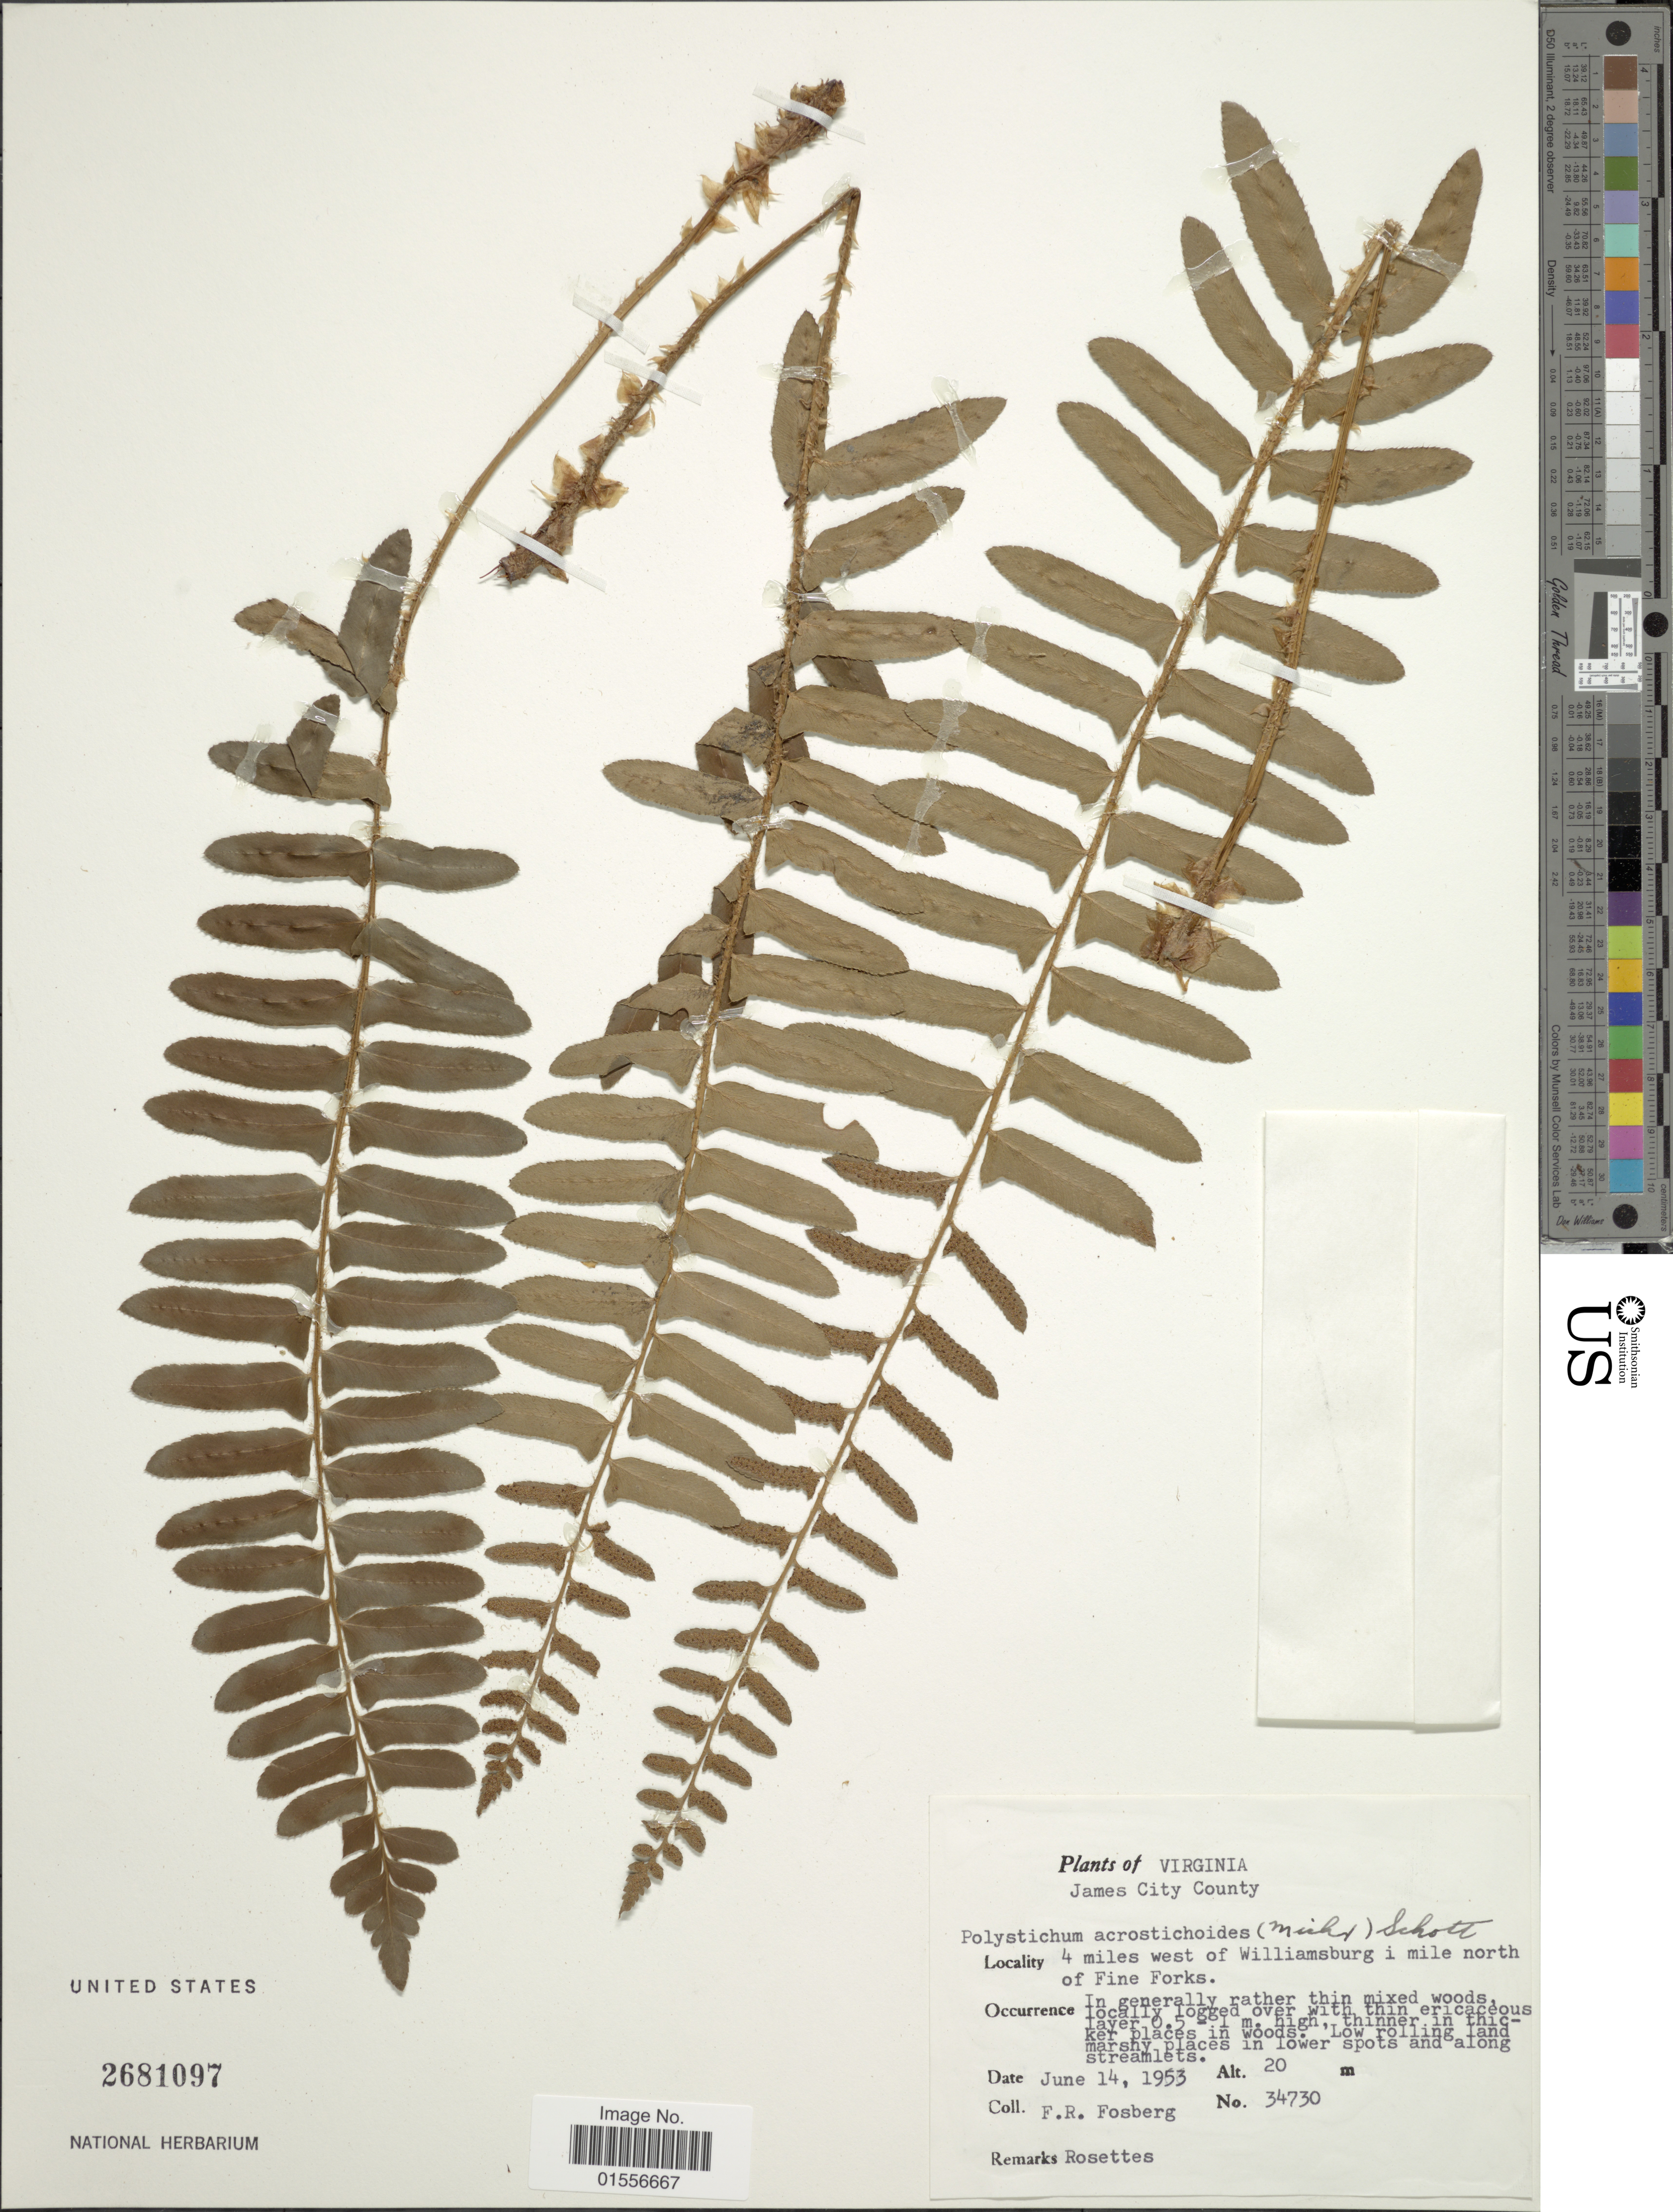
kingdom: Plantae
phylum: Tracheophyta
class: Polypodiopsida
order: Polypodiales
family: Dryopteridaceae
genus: Polystichum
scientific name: Polystichum acrostichoides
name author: (Michx.) Schott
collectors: F. R. Fosberg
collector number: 34730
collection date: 1953-06-14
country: United States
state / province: Virginia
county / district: James City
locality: James City County, 4 miles west of Williamsburg i mile north of Fine Forks.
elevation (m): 20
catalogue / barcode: US 2681097